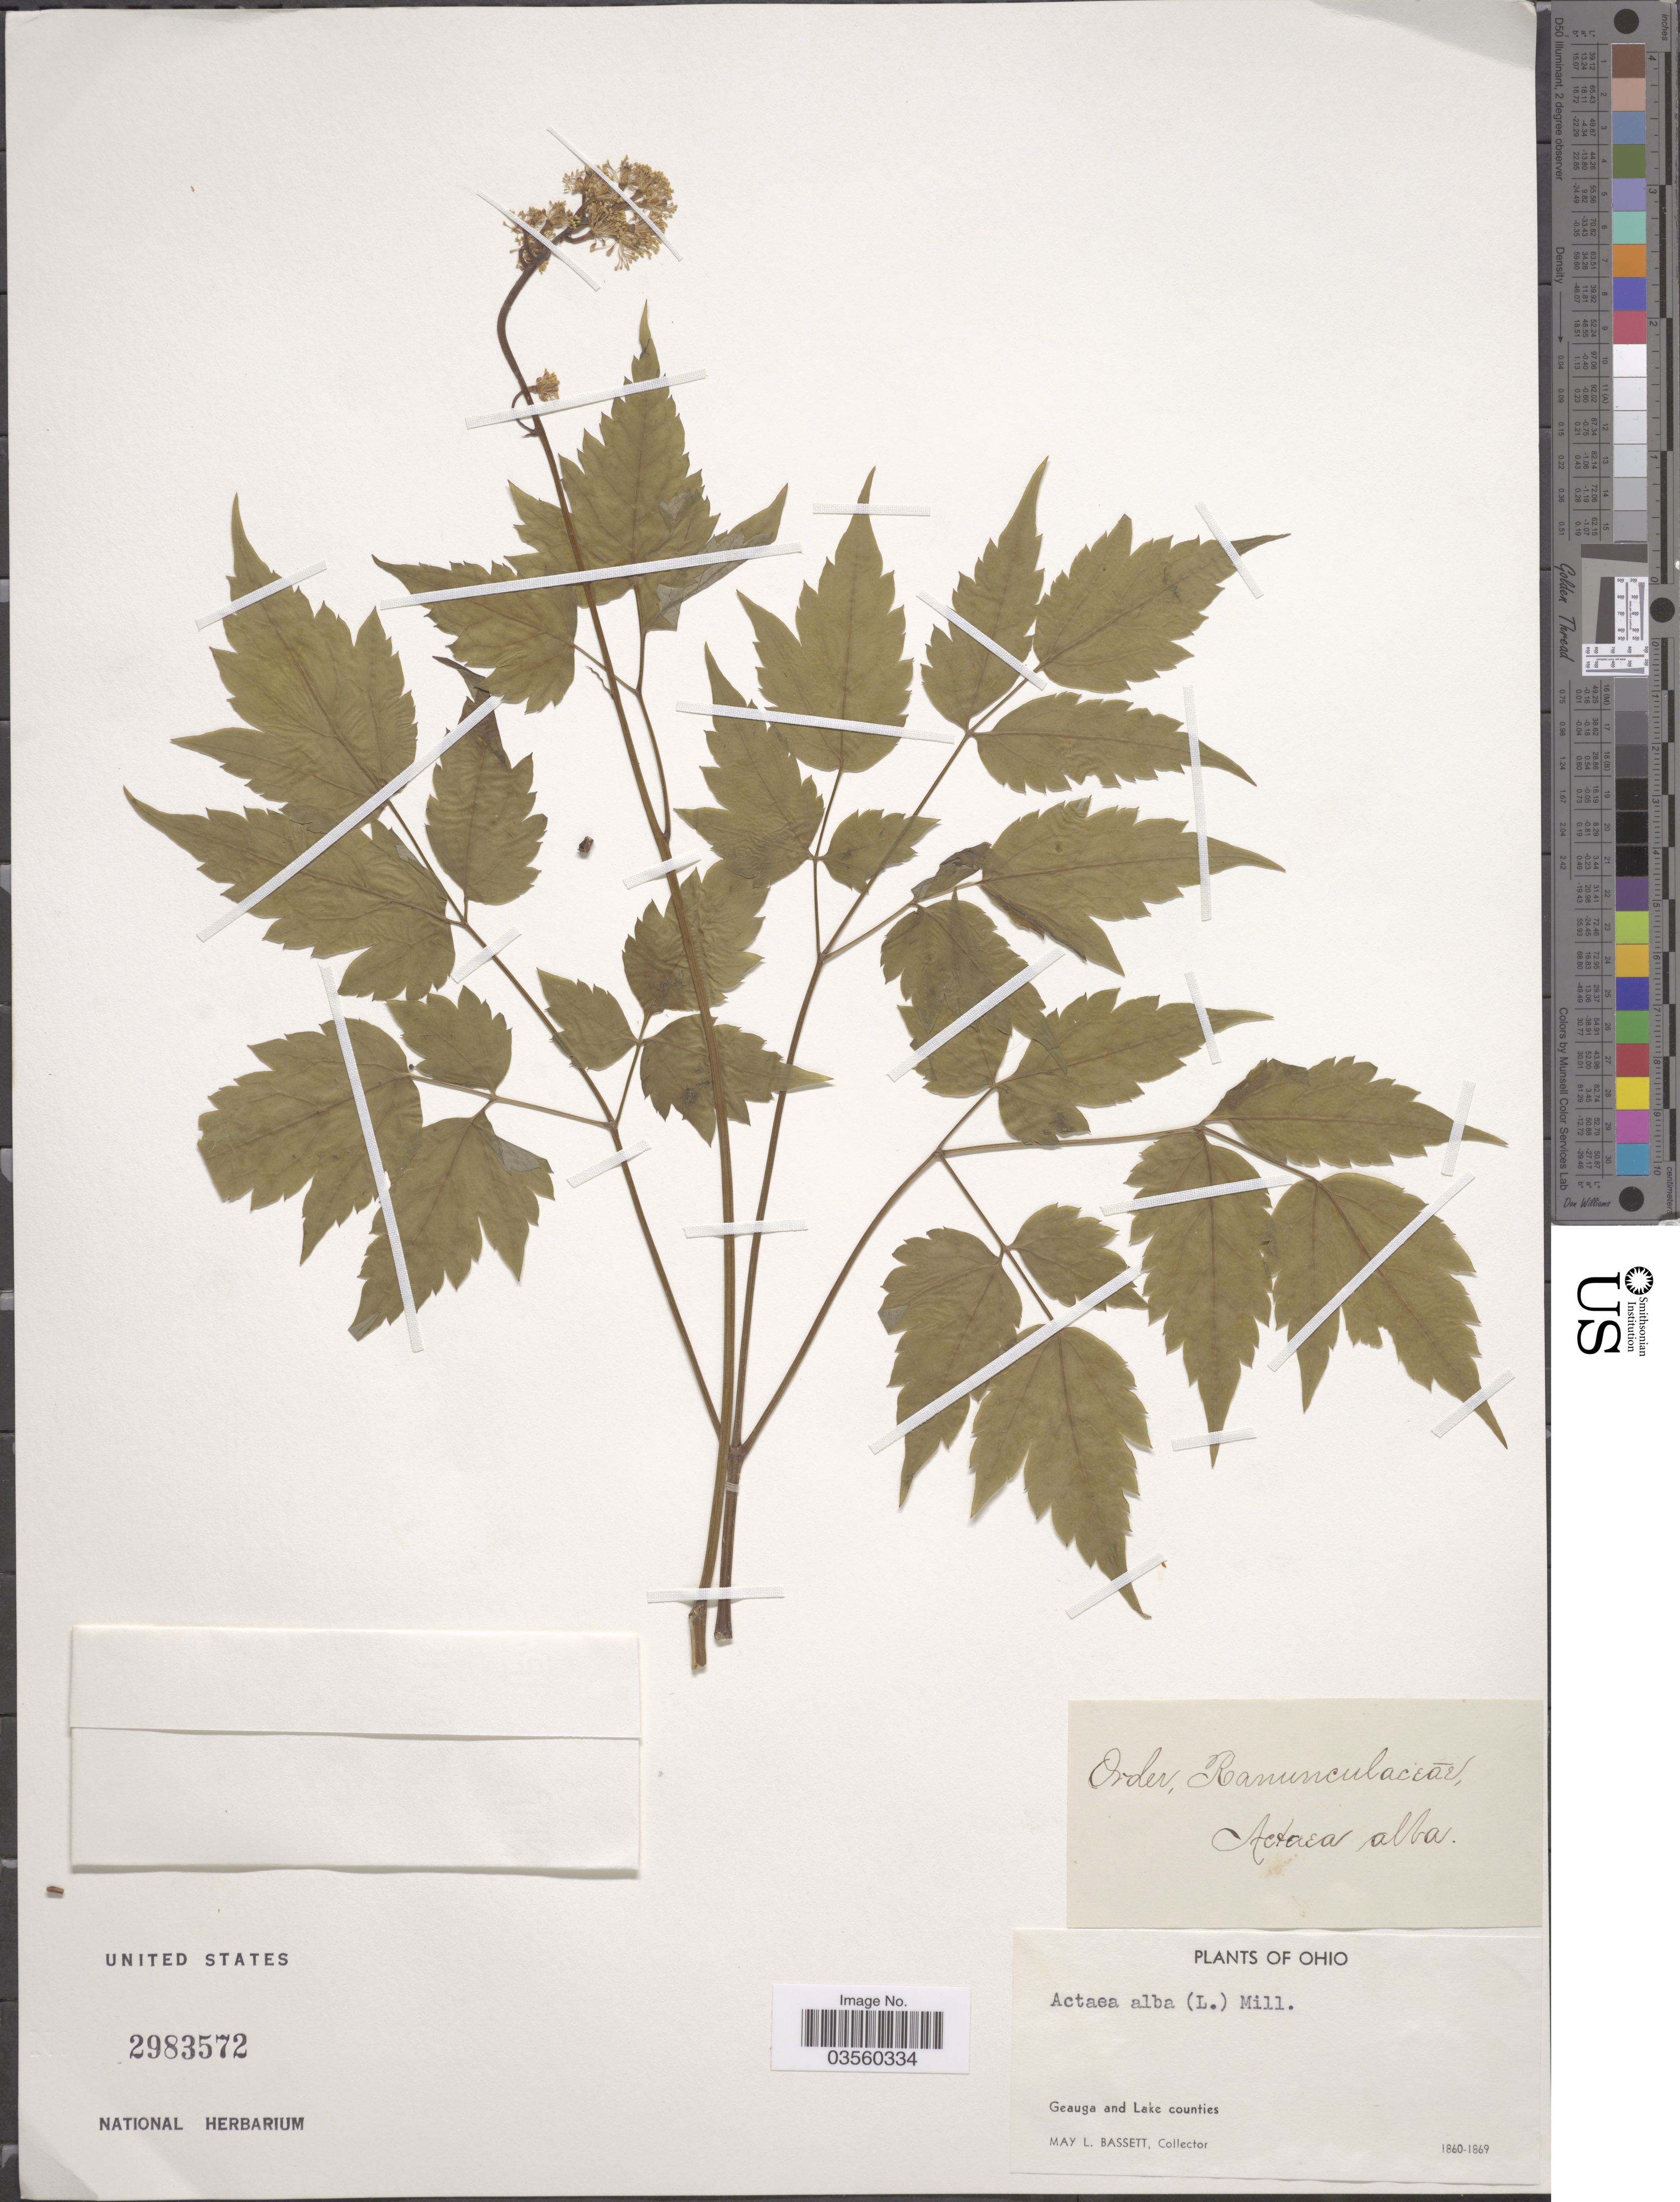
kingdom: Plantae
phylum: Tracheophyta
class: Magnoliopsida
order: Ranunculales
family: Ranunculaceae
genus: Actaea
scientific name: Actaea pachypoda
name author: Elliott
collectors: M. L. Bassett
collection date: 1860/1869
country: United States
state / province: Ohio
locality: Geauga and Lake counties.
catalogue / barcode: US 2983572